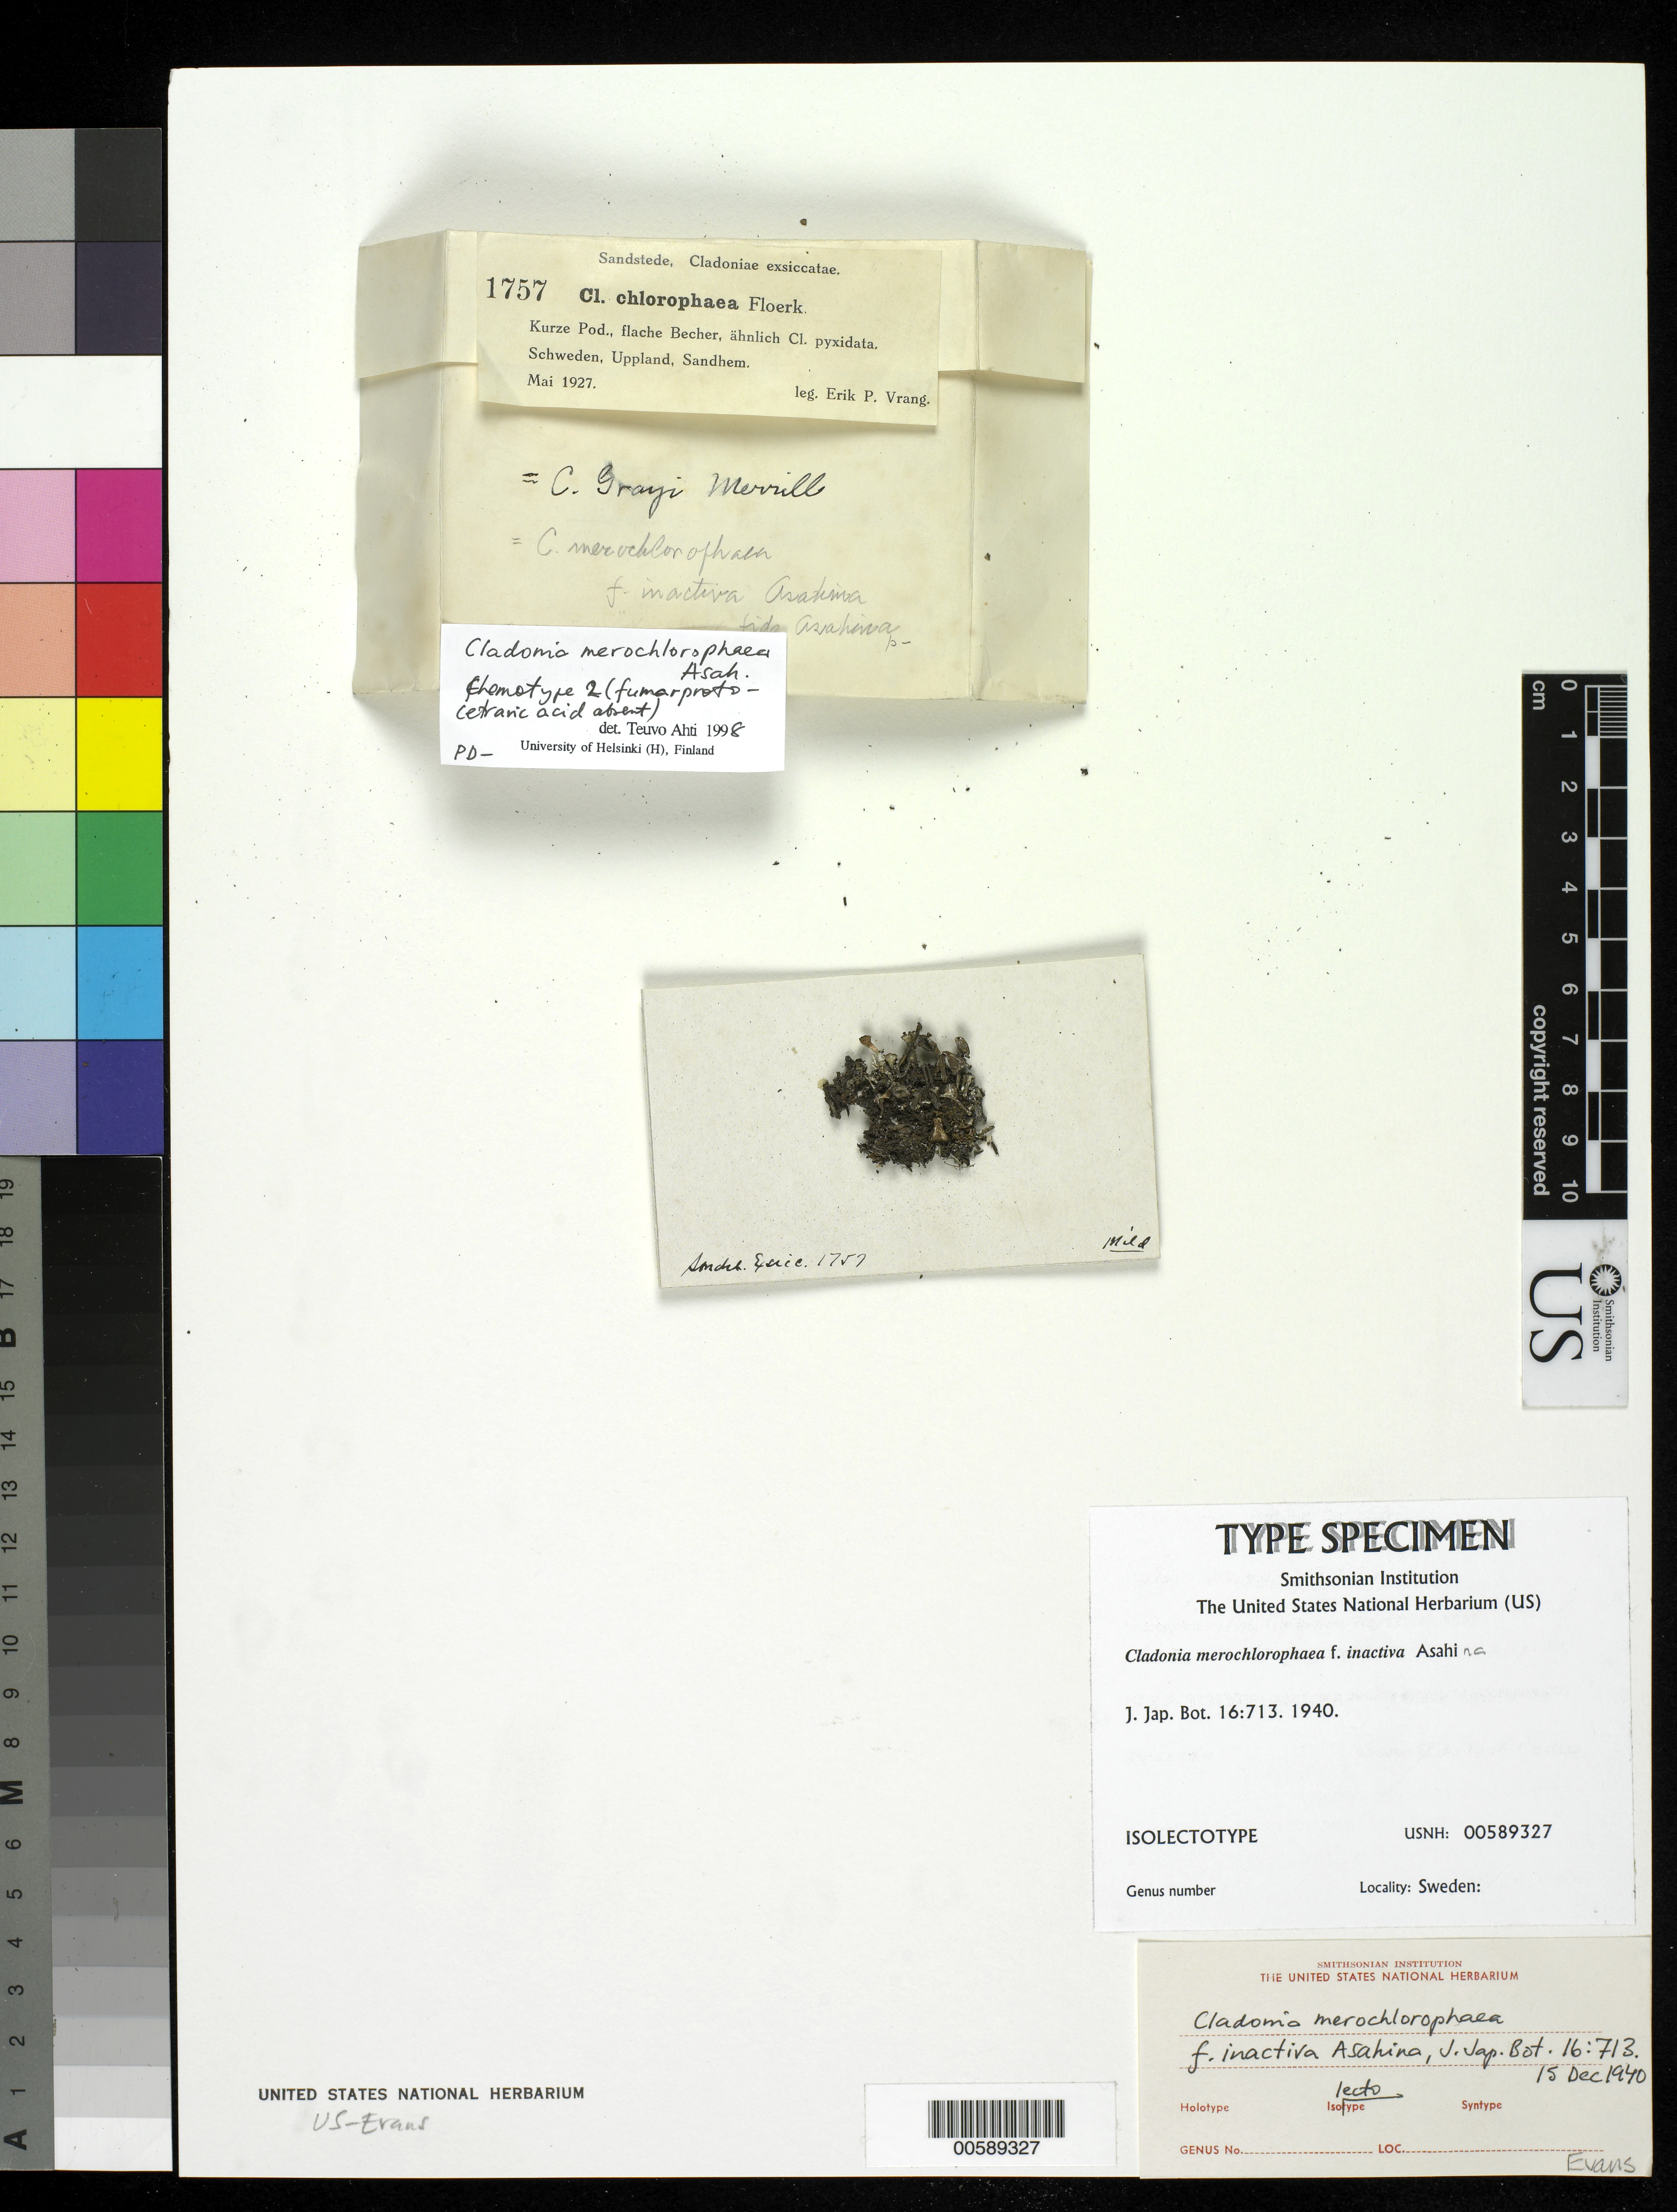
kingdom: Fungi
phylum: Ascomycota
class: Lecanoromycetes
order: Lecanorales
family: Cladoniaceae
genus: Cladonia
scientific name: Cladonia merochlorophaea f. inactiva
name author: Asahina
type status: Isolectotype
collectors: E. Vrang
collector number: Sandst., Clad. Exs. 1757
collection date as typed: May 1927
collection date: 1927-05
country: Sweden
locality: Uppland, Sandhem.